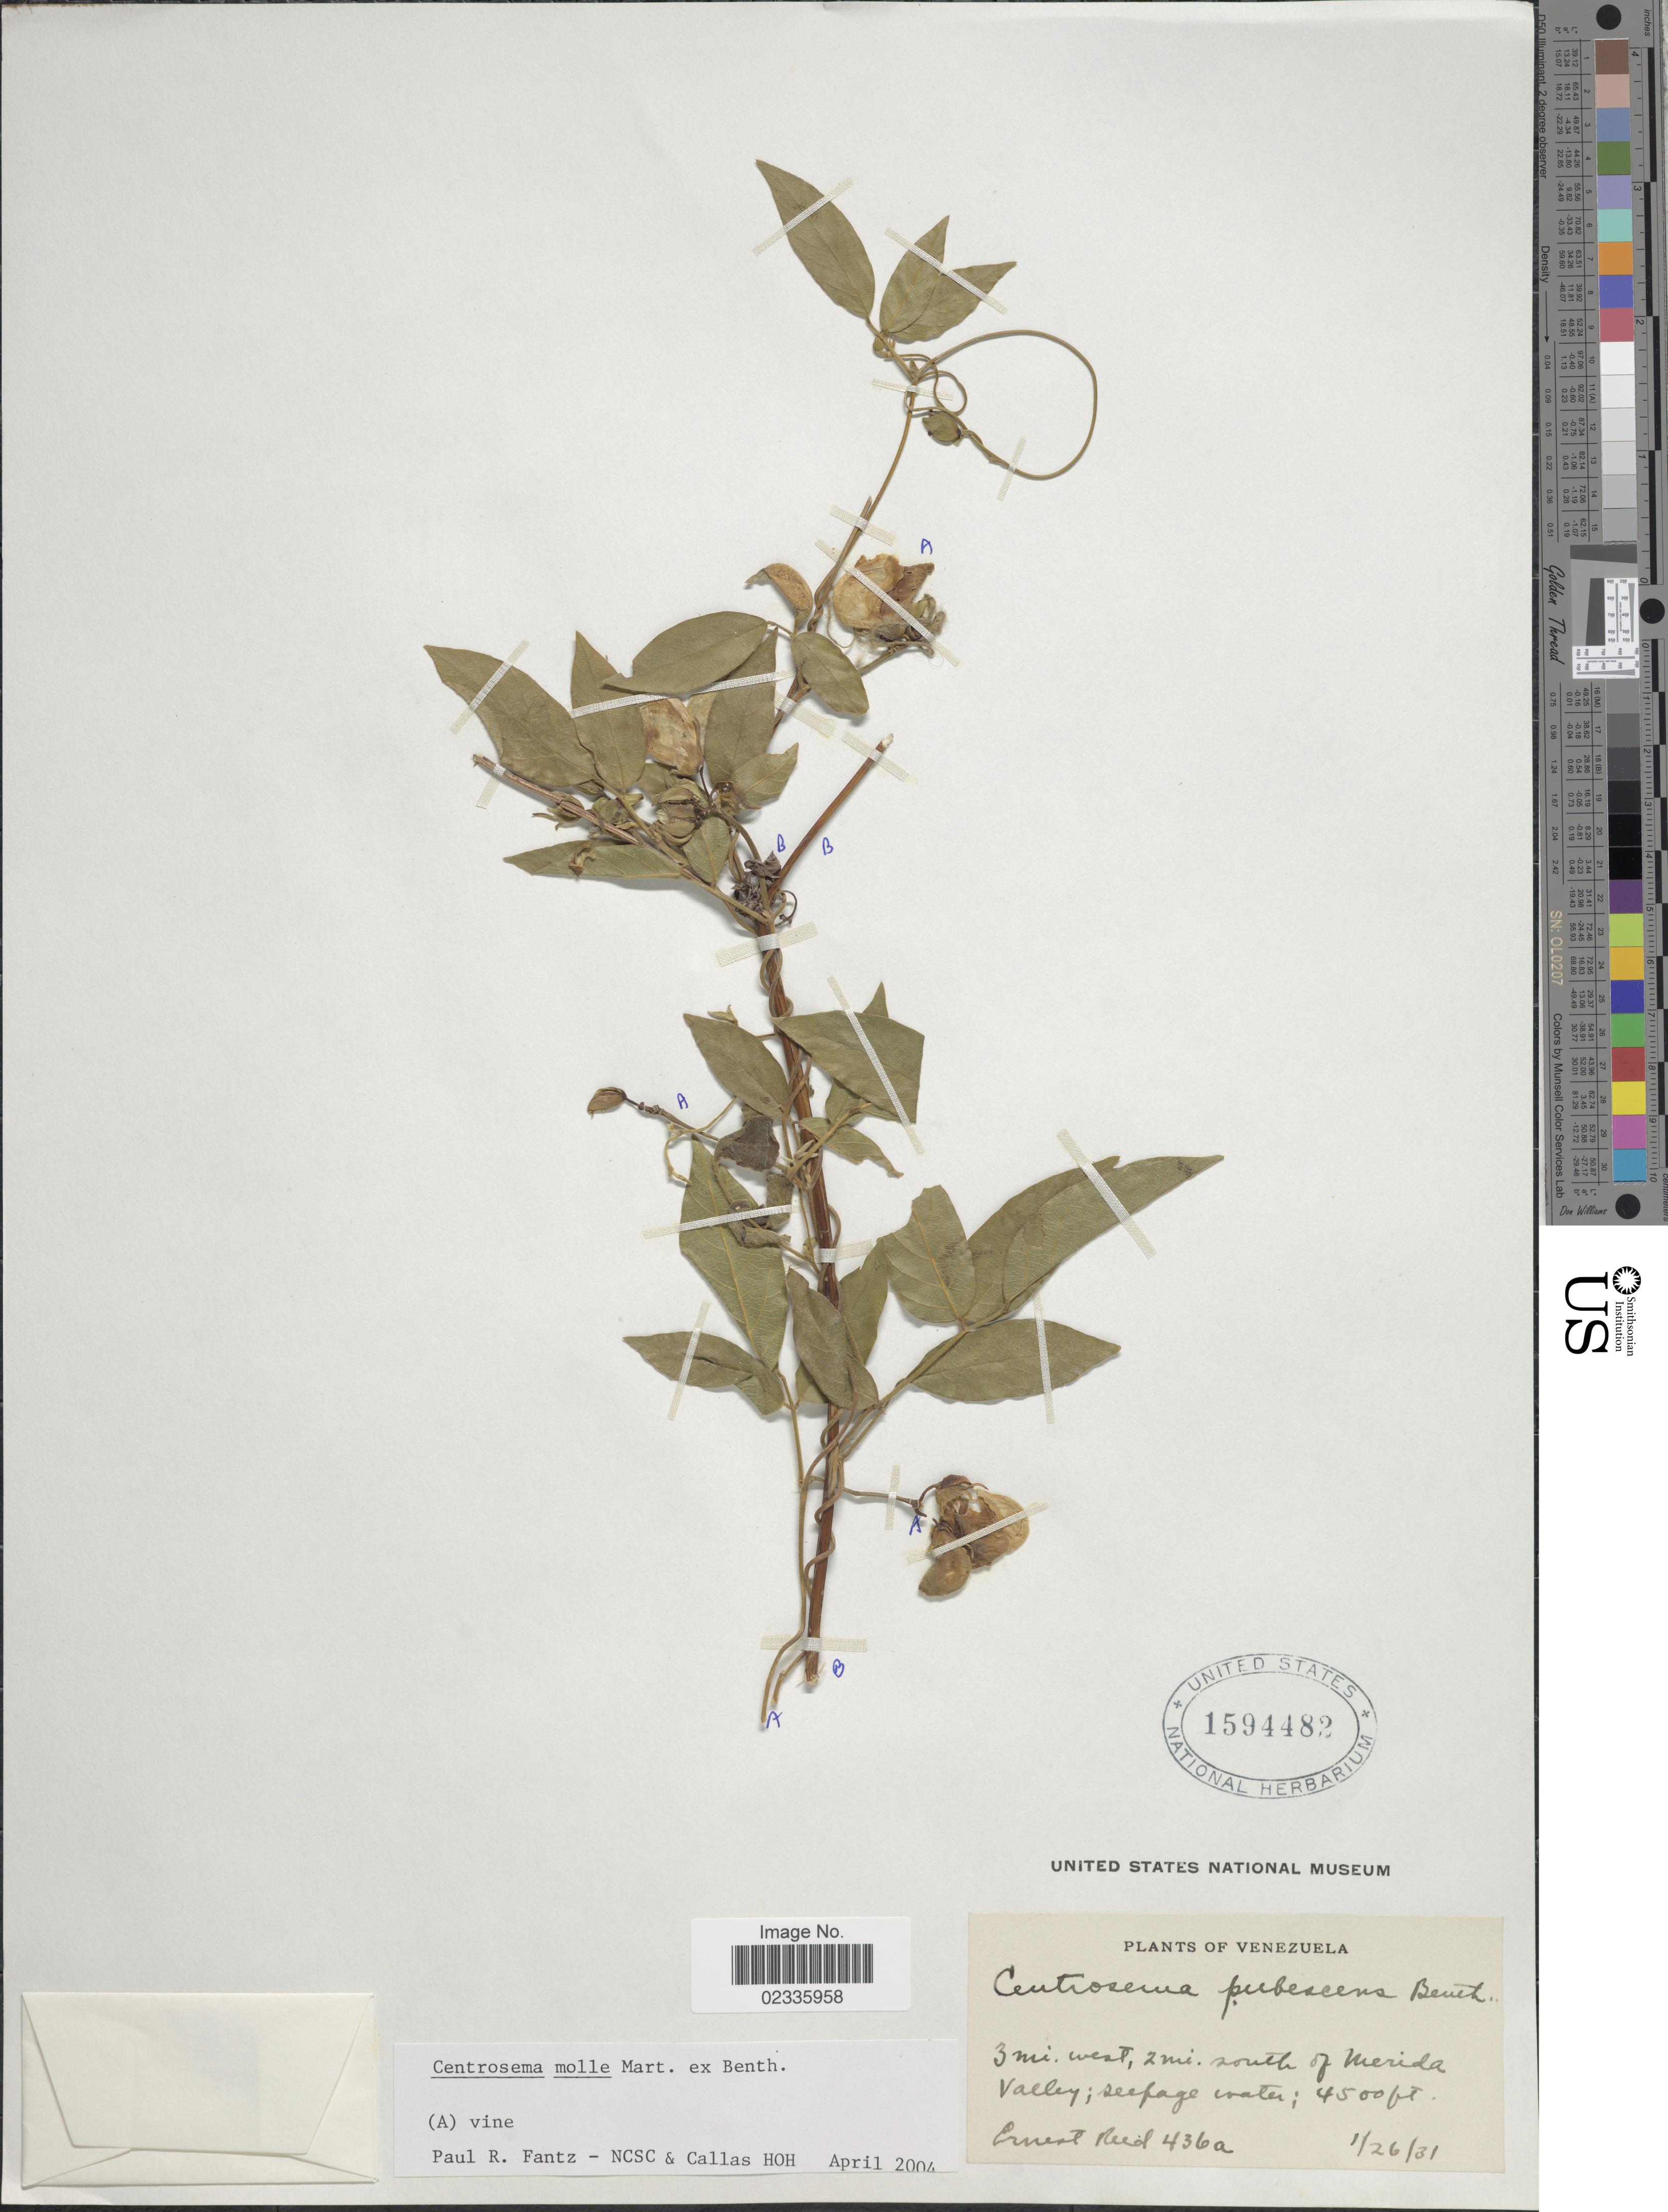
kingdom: Plantae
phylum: Tracheophyta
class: Magnoliopsida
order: Fabales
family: Fabaceae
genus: Centrosema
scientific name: Centrosema molle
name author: Mart. ex Benth.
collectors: E. Reed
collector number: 436a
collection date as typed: Transcribed d/m/y: 26/1/31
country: Venezuela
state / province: Mérida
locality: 3 mi. west, 2 mi. south of Merida Valley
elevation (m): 1372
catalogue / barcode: US 1594482